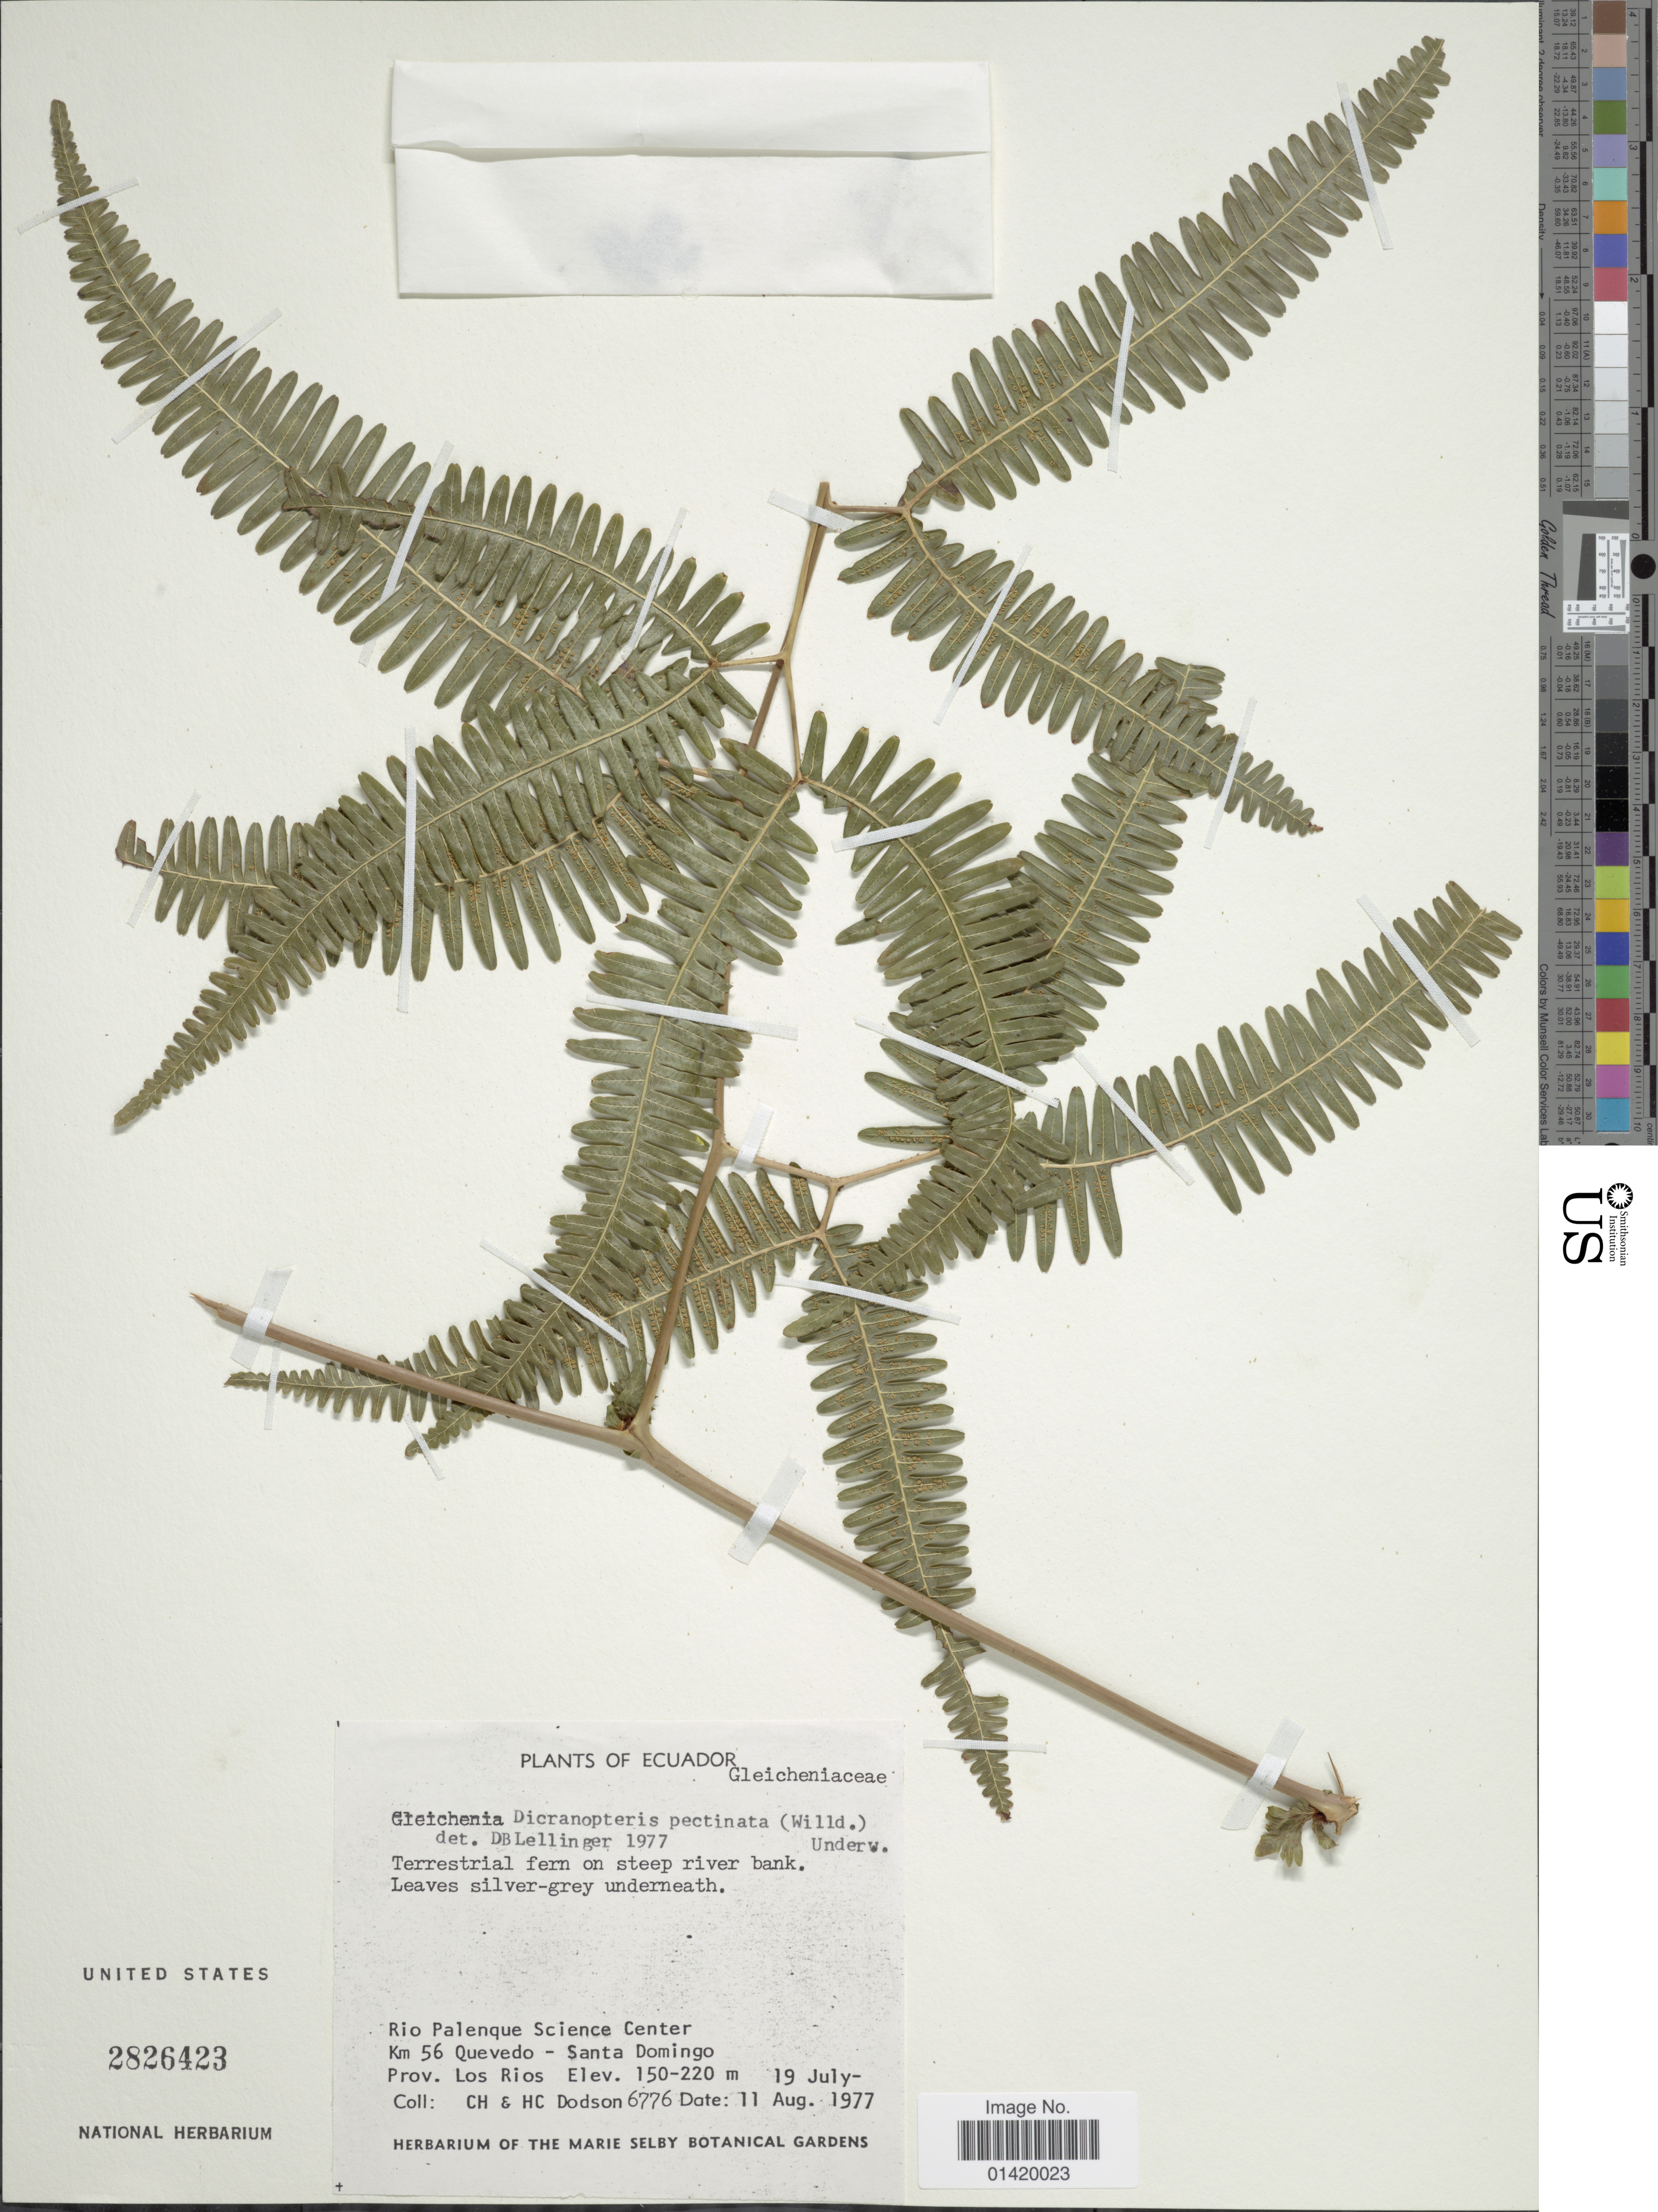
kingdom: Plantae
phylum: Tracheophyta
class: Polypodiopsida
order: Gleicheniales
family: Gleicheniaceae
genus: Gleichenella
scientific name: Gleichenella pectinata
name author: (Willd.) Ching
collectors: C. H. Dodson & H. C. Dodson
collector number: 6776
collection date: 1977-08-11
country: Ecuador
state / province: Los Ríos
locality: Rio Palenque Science Center Km 56 Quevedo - Santo Domingo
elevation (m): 150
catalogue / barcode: US 2826423